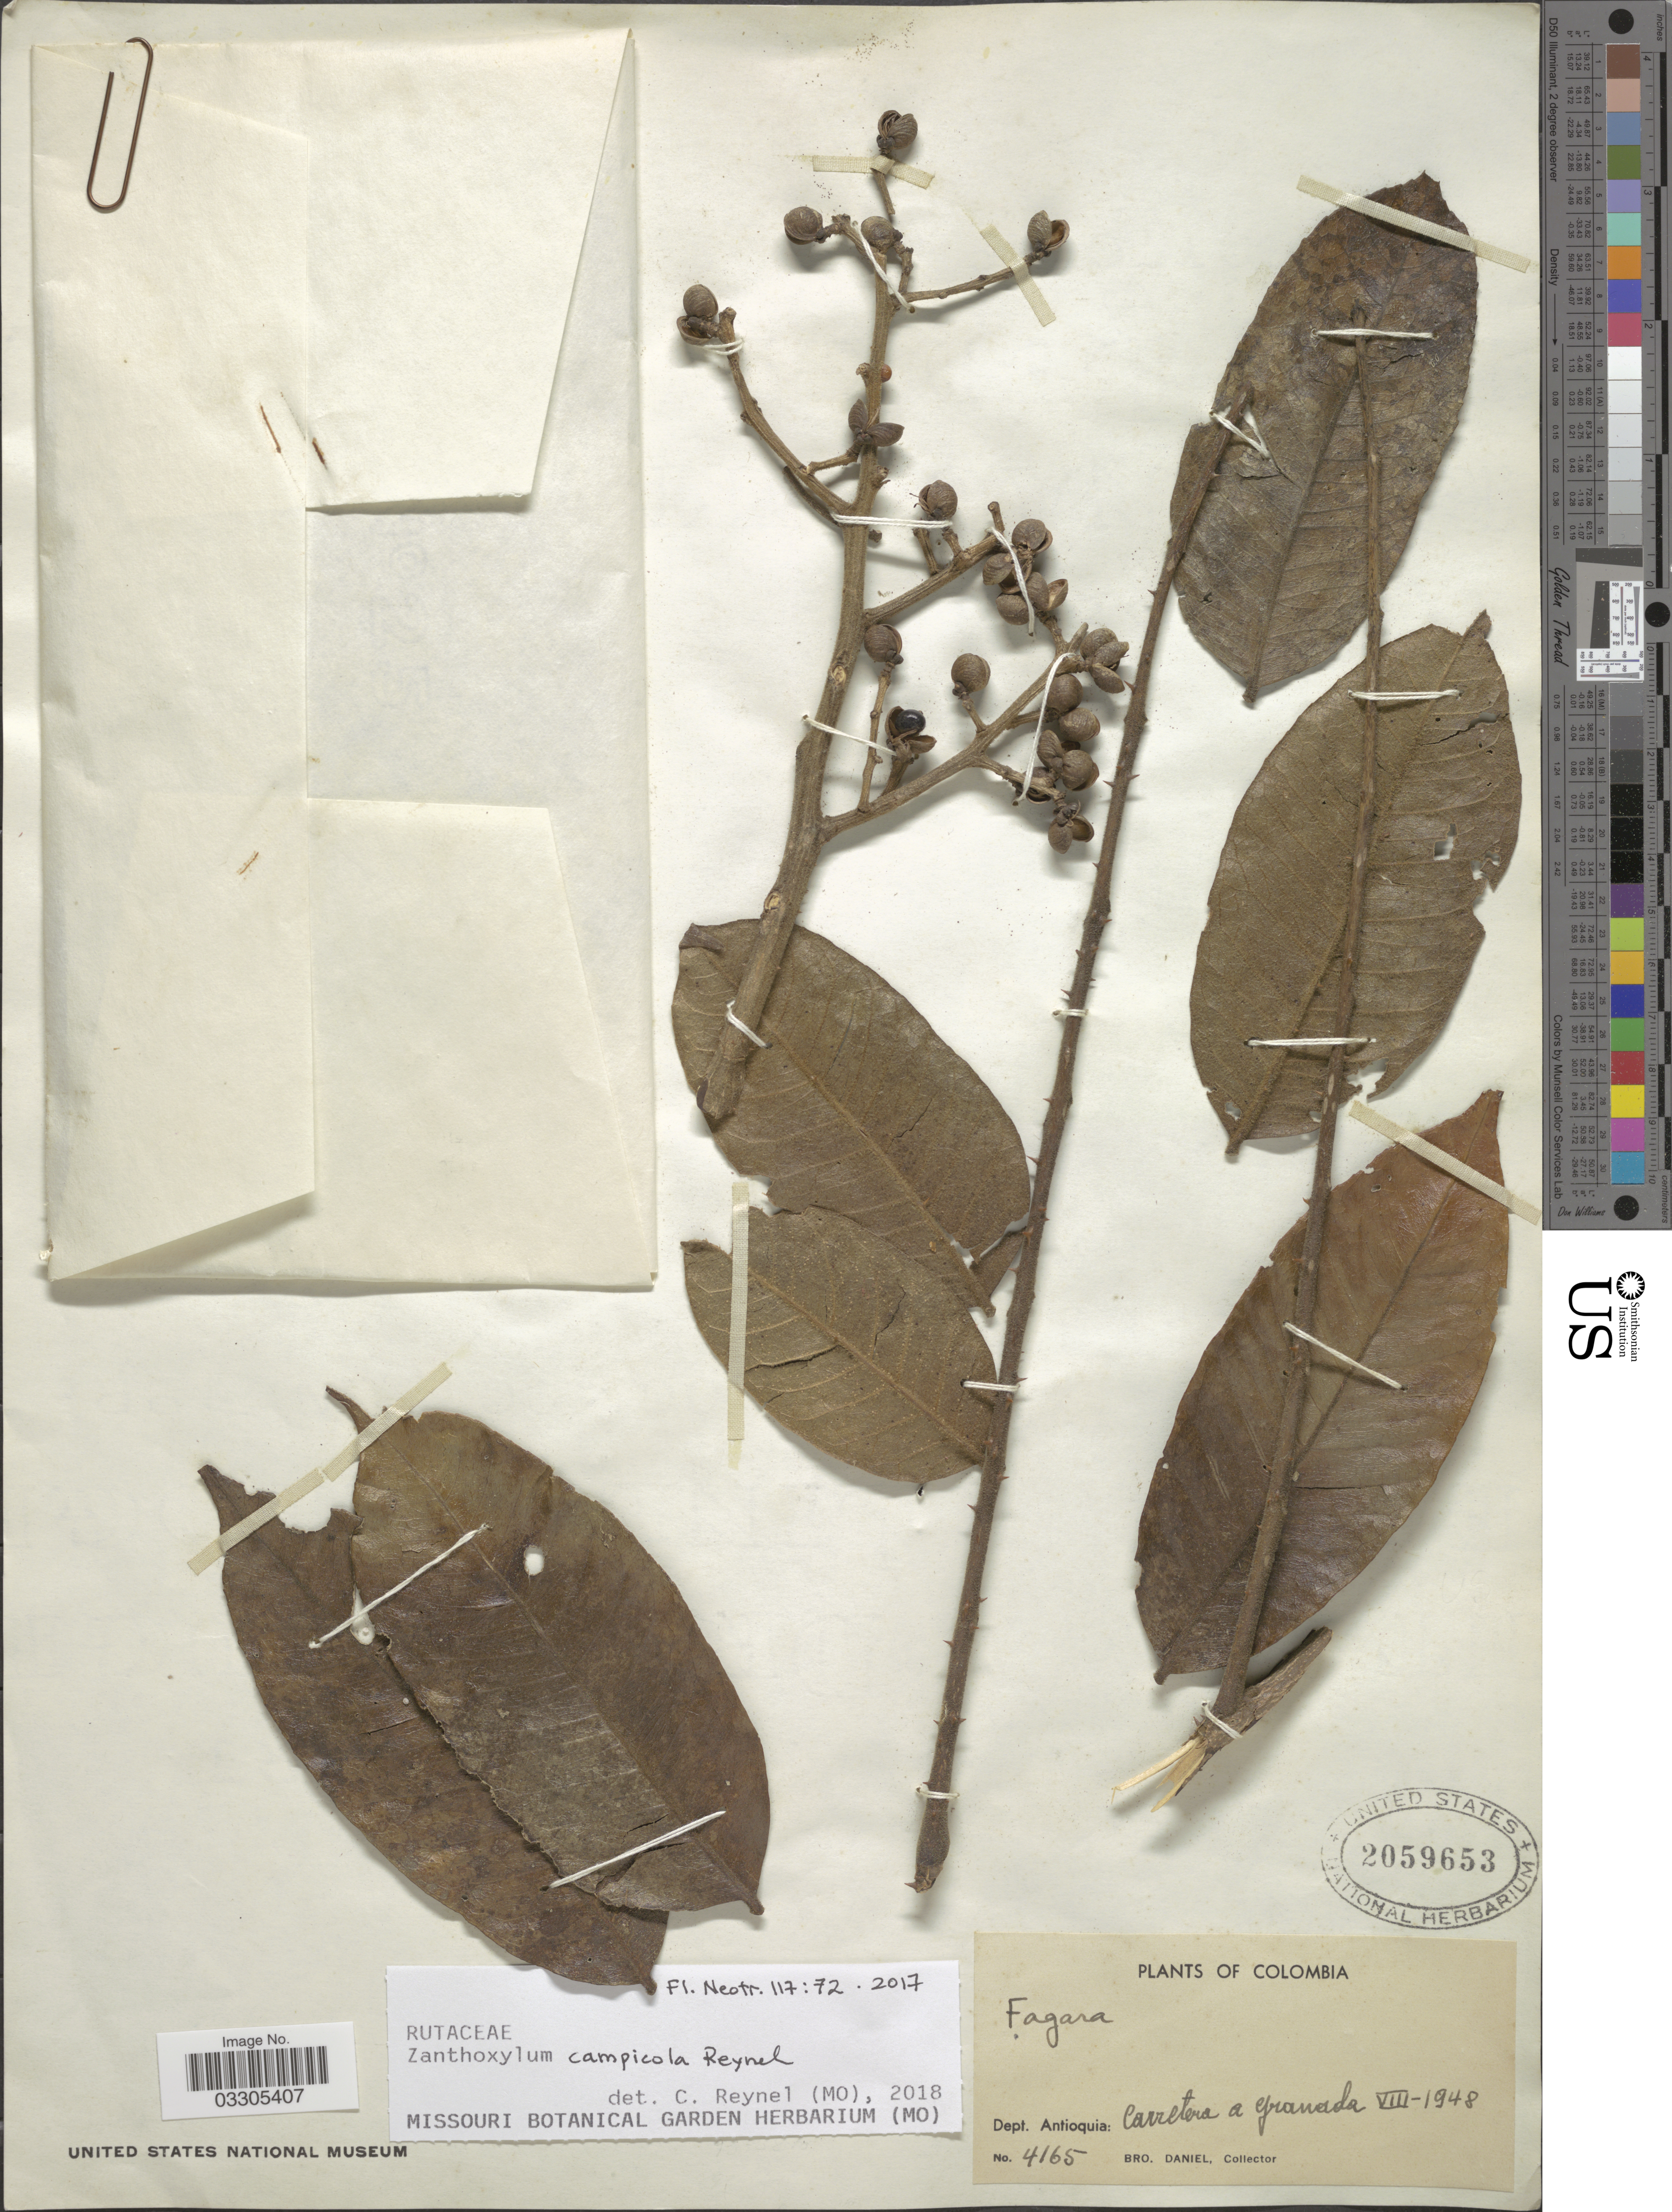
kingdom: Plantae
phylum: Tracheophyta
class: Magnoliopsida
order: Sapindales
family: Rutaceae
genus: Zanthoxylum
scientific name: Zanthoxylum campicola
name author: Reynel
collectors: Bro. Daniel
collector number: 4165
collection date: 1948-08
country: Colombia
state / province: Antioquia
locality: Dept. Antioquia: Carretera a Granada.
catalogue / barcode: US 2059653